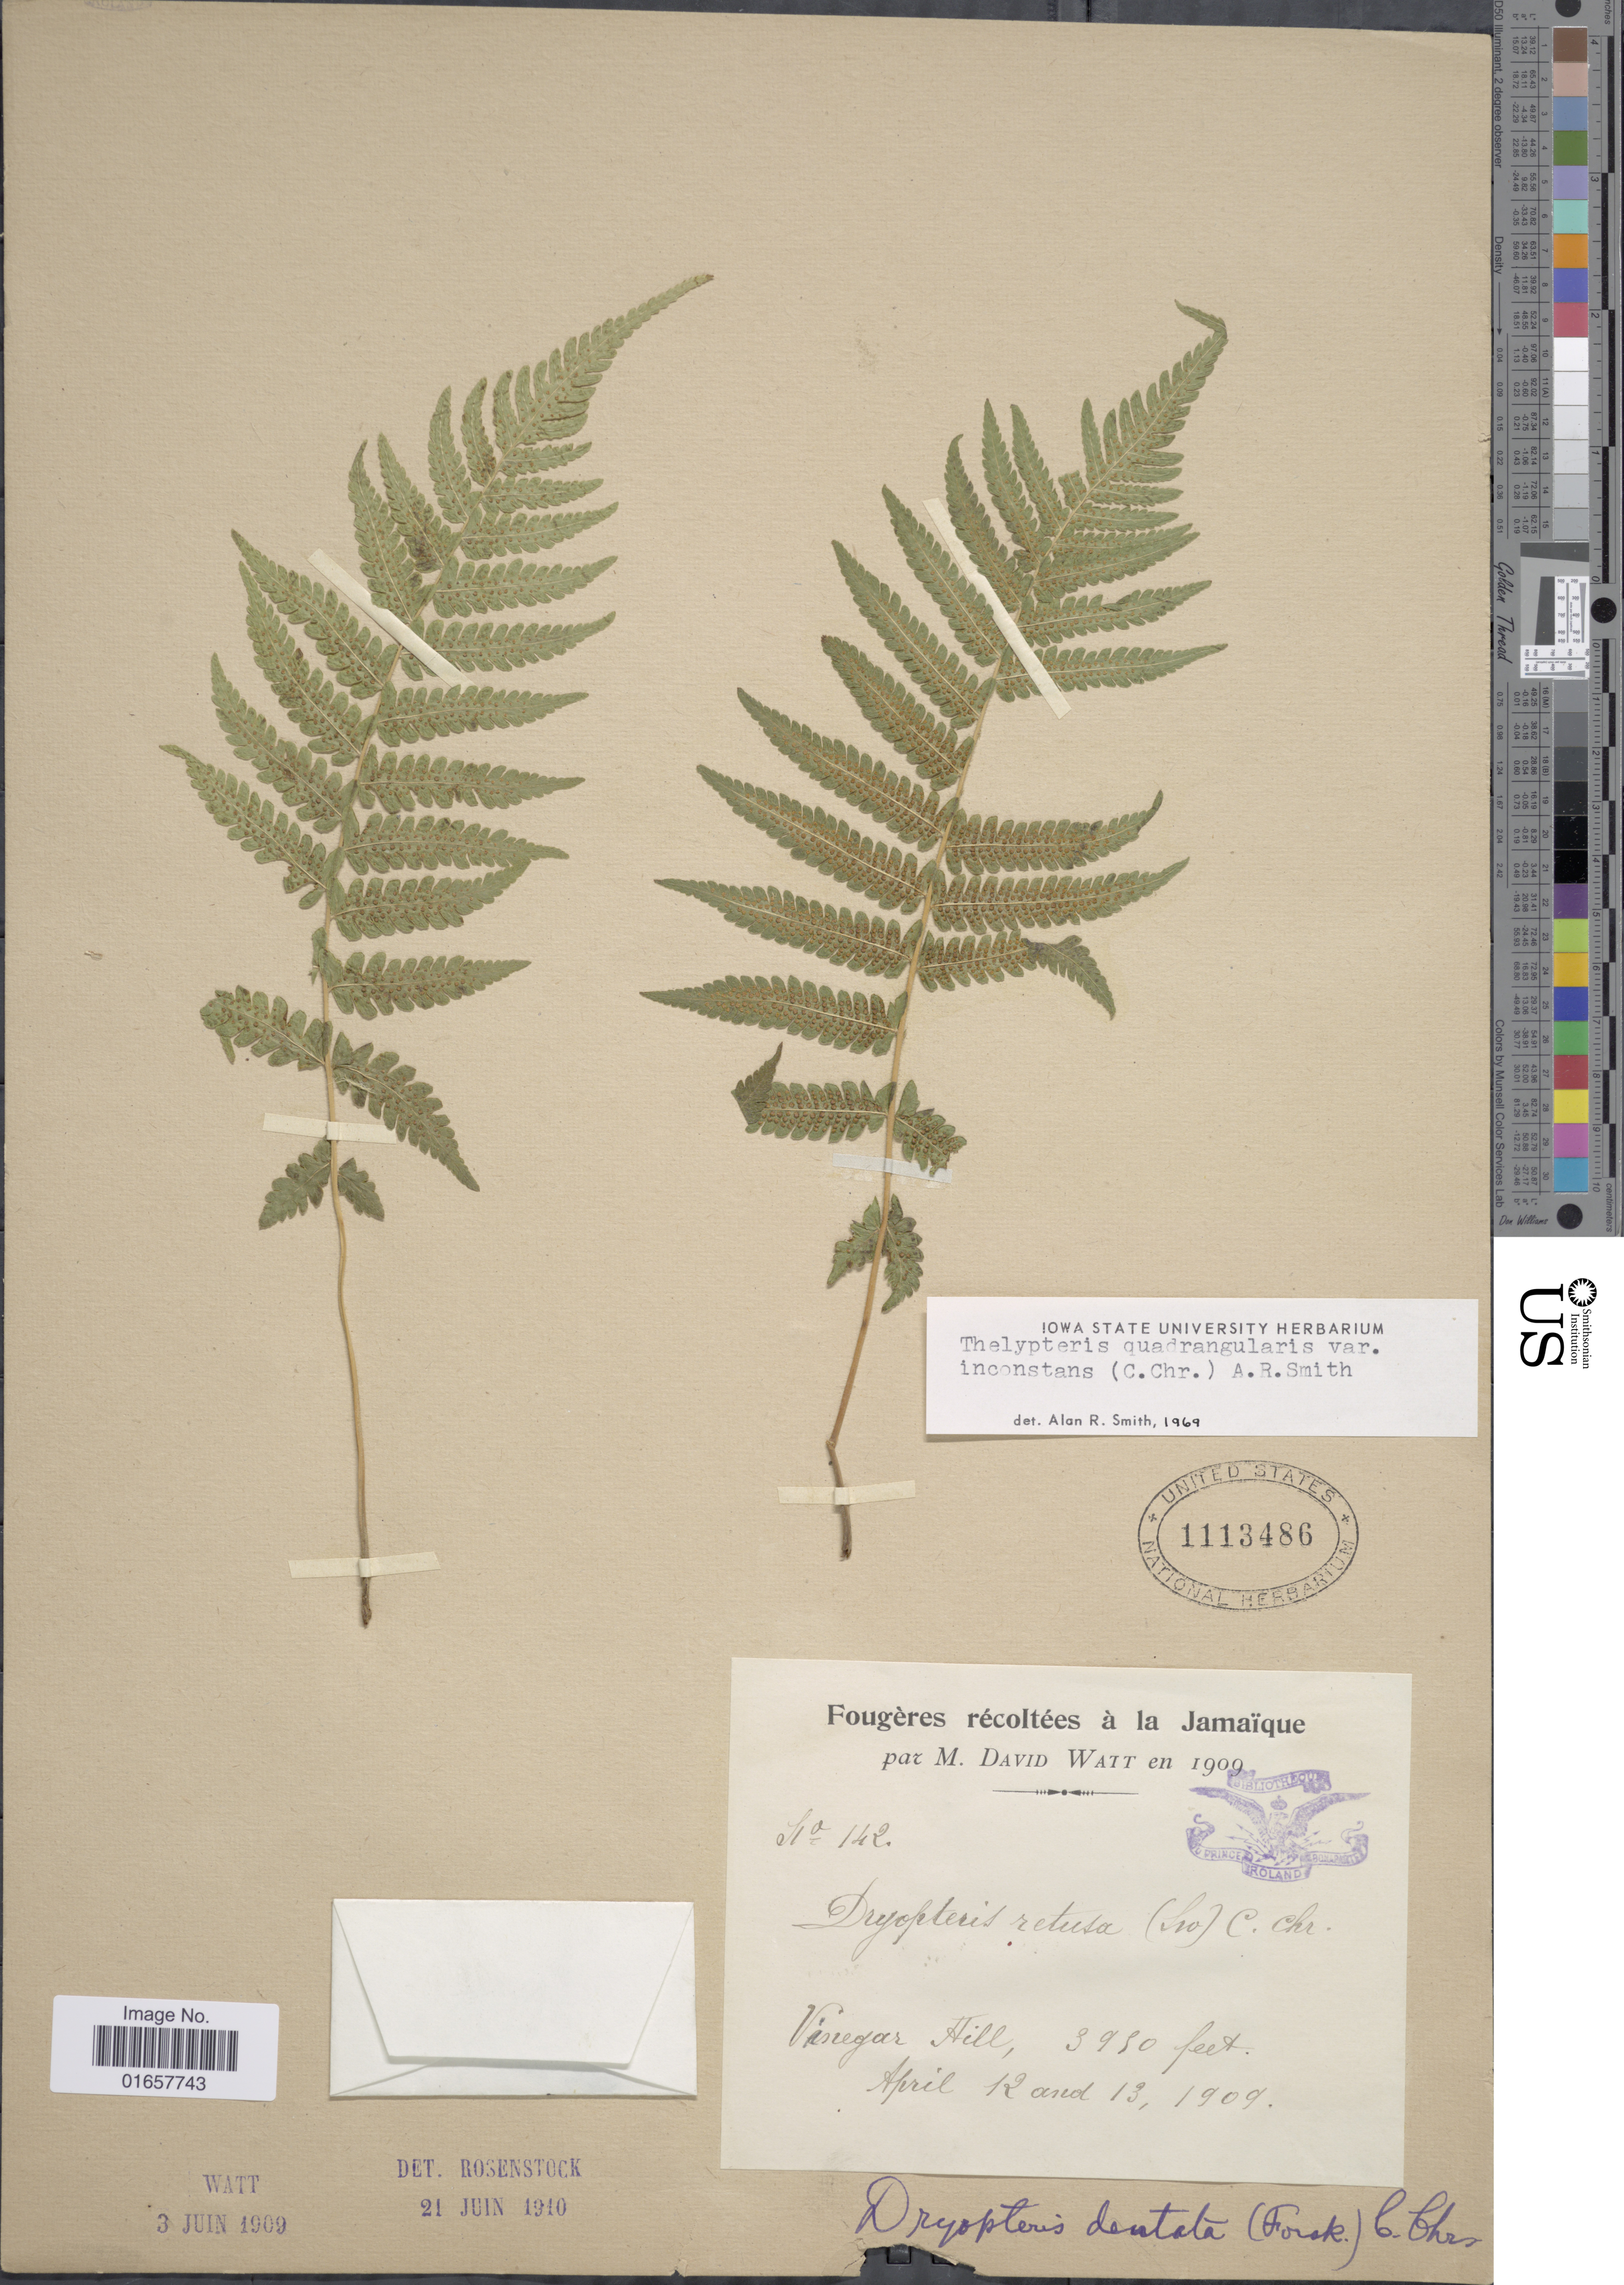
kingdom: Plantae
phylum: Tracheophyta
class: Polypodiopsida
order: Polypodiales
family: Thelypteridaceae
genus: Christella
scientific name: Christella hispidula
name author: (Decne.) Holttum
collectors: D. A. P. Watt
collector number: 142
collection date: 1909-04-12/1909-04-13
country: Jamaica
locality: Jamaique, Vinegar Hill.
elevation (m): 1198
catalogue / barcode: US 1113486